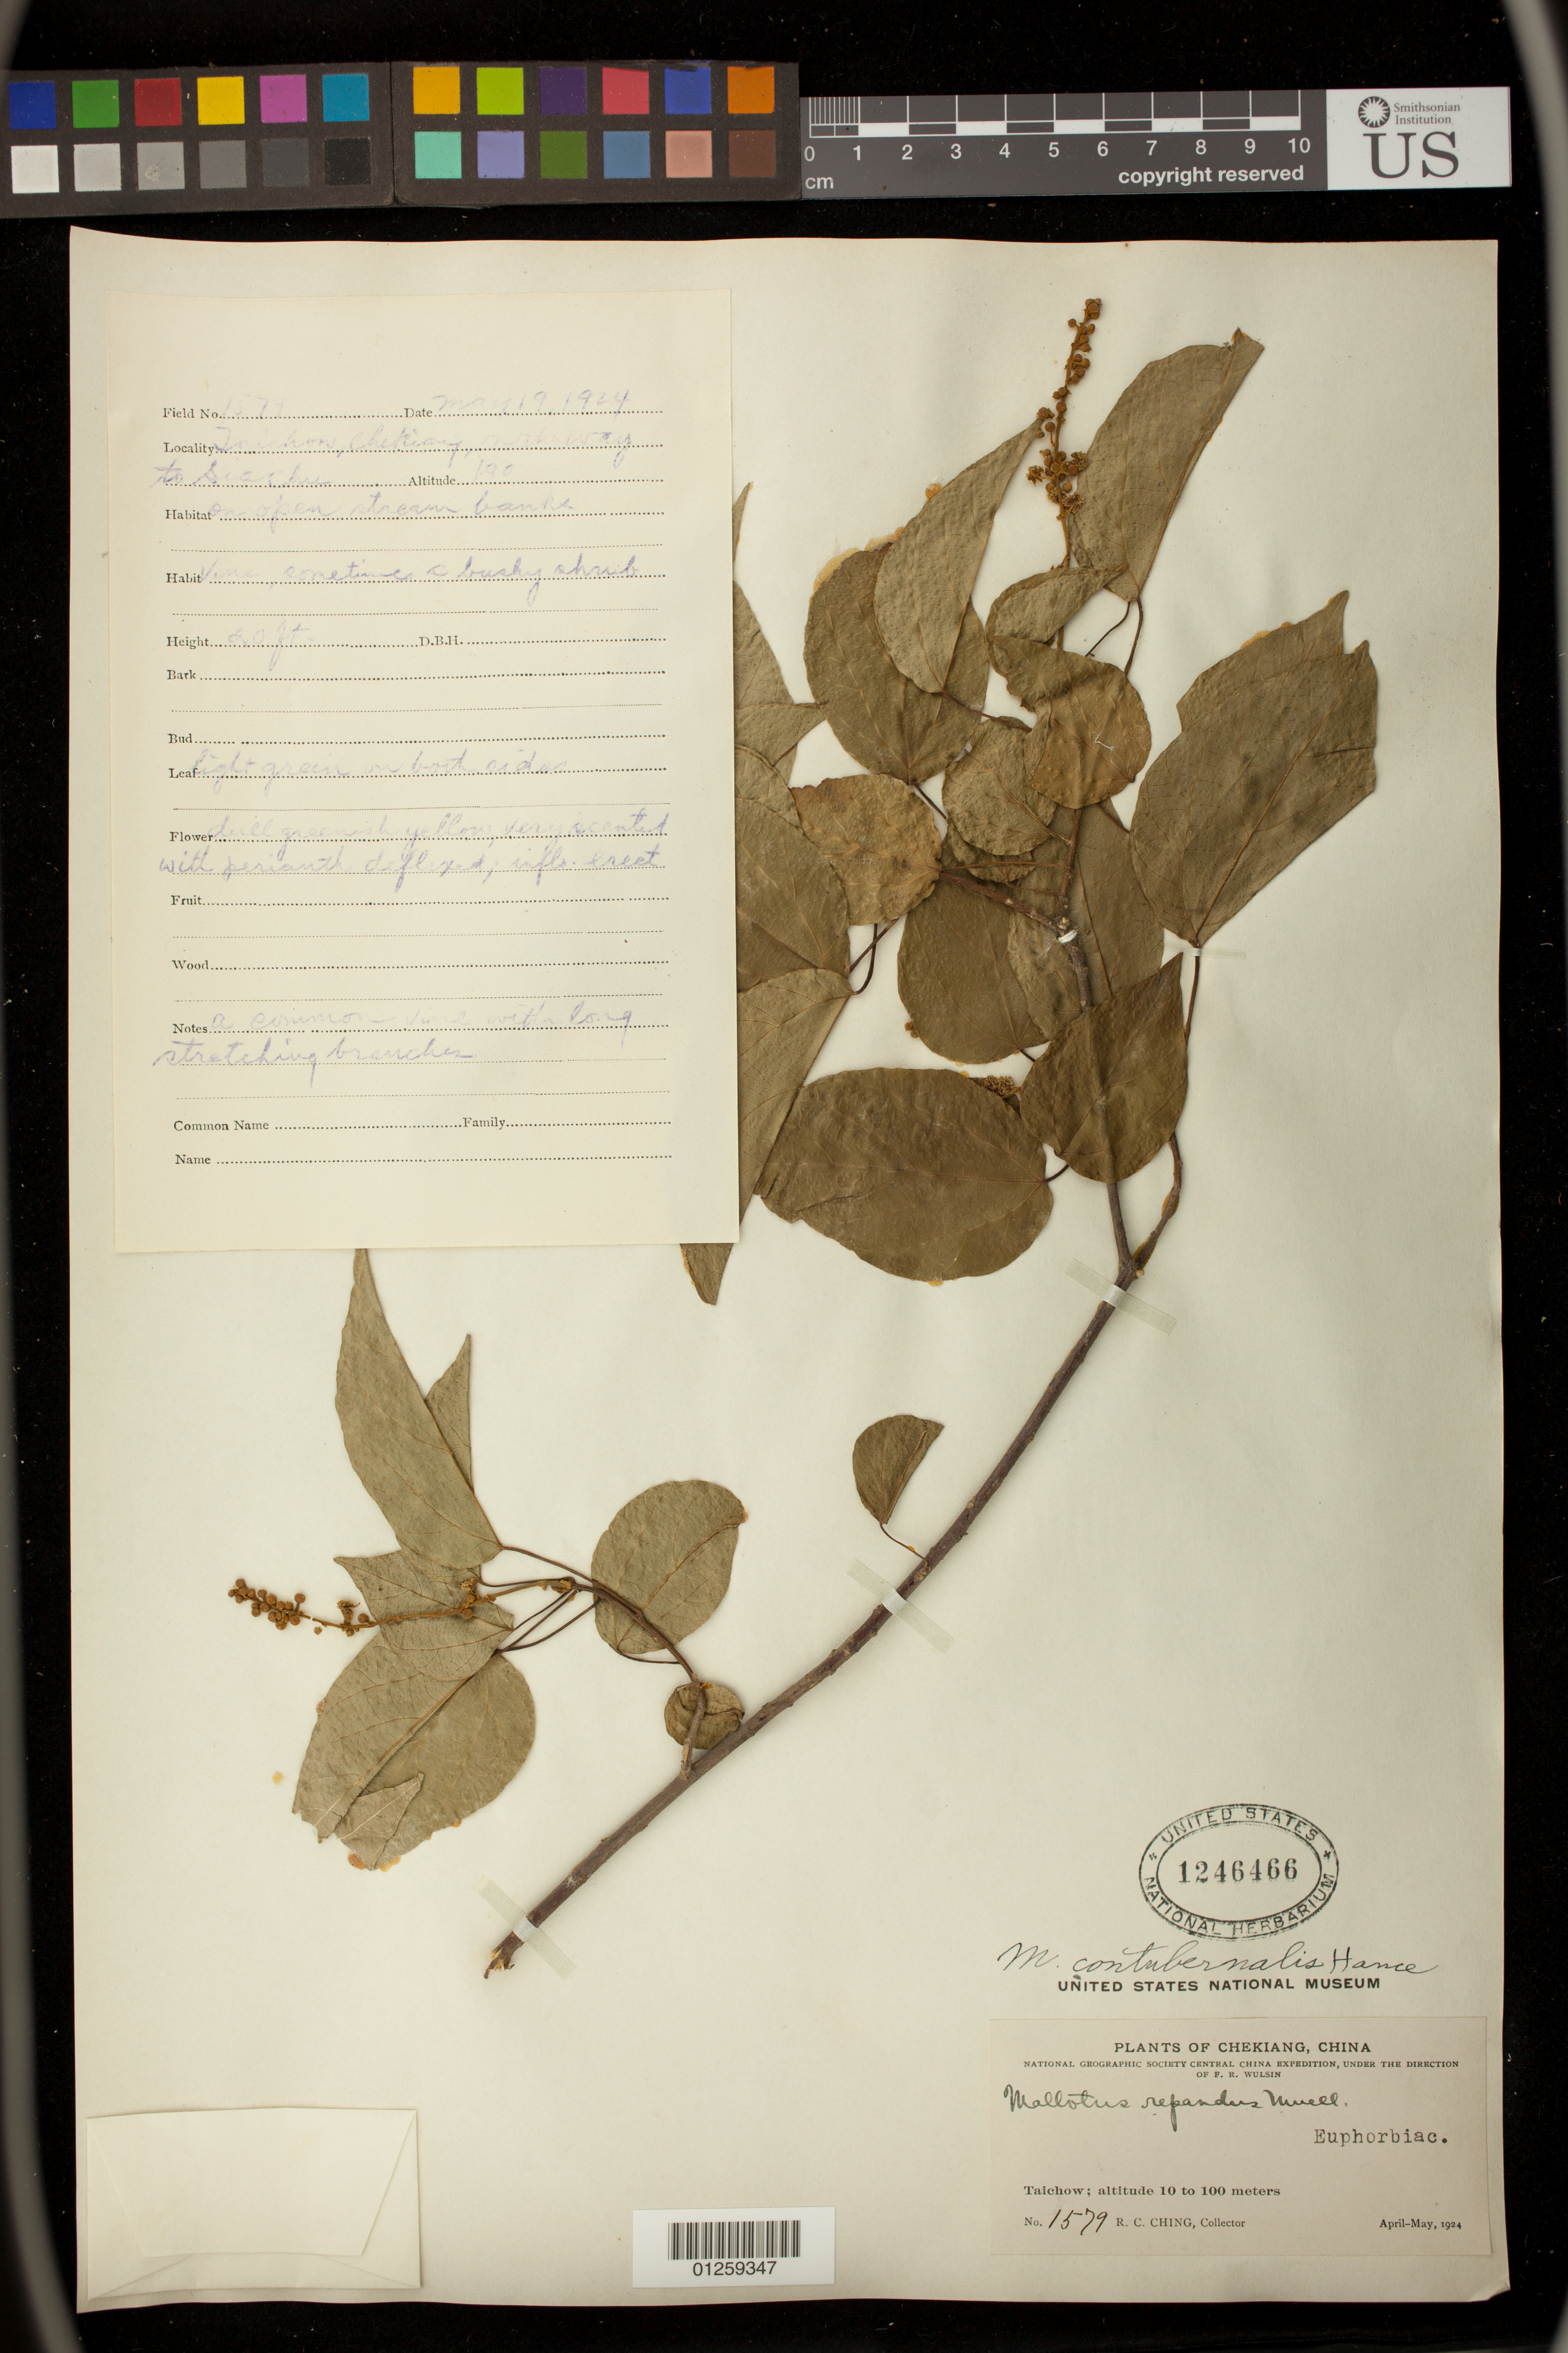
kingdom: Plantae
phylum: Tracheophyta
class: Magnoliopsida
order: Malpighiales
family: Euphorbiaceae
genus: Mallotus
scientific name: Mallotus repandus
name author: (Rottler) Müll. Arg.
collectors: R. C. Ching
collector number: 1579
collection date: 1924-05-19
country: China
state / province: Zhejiang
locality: Taichow, Chekiang, on the way to Siachu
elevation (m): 58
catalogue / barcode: US 1246466